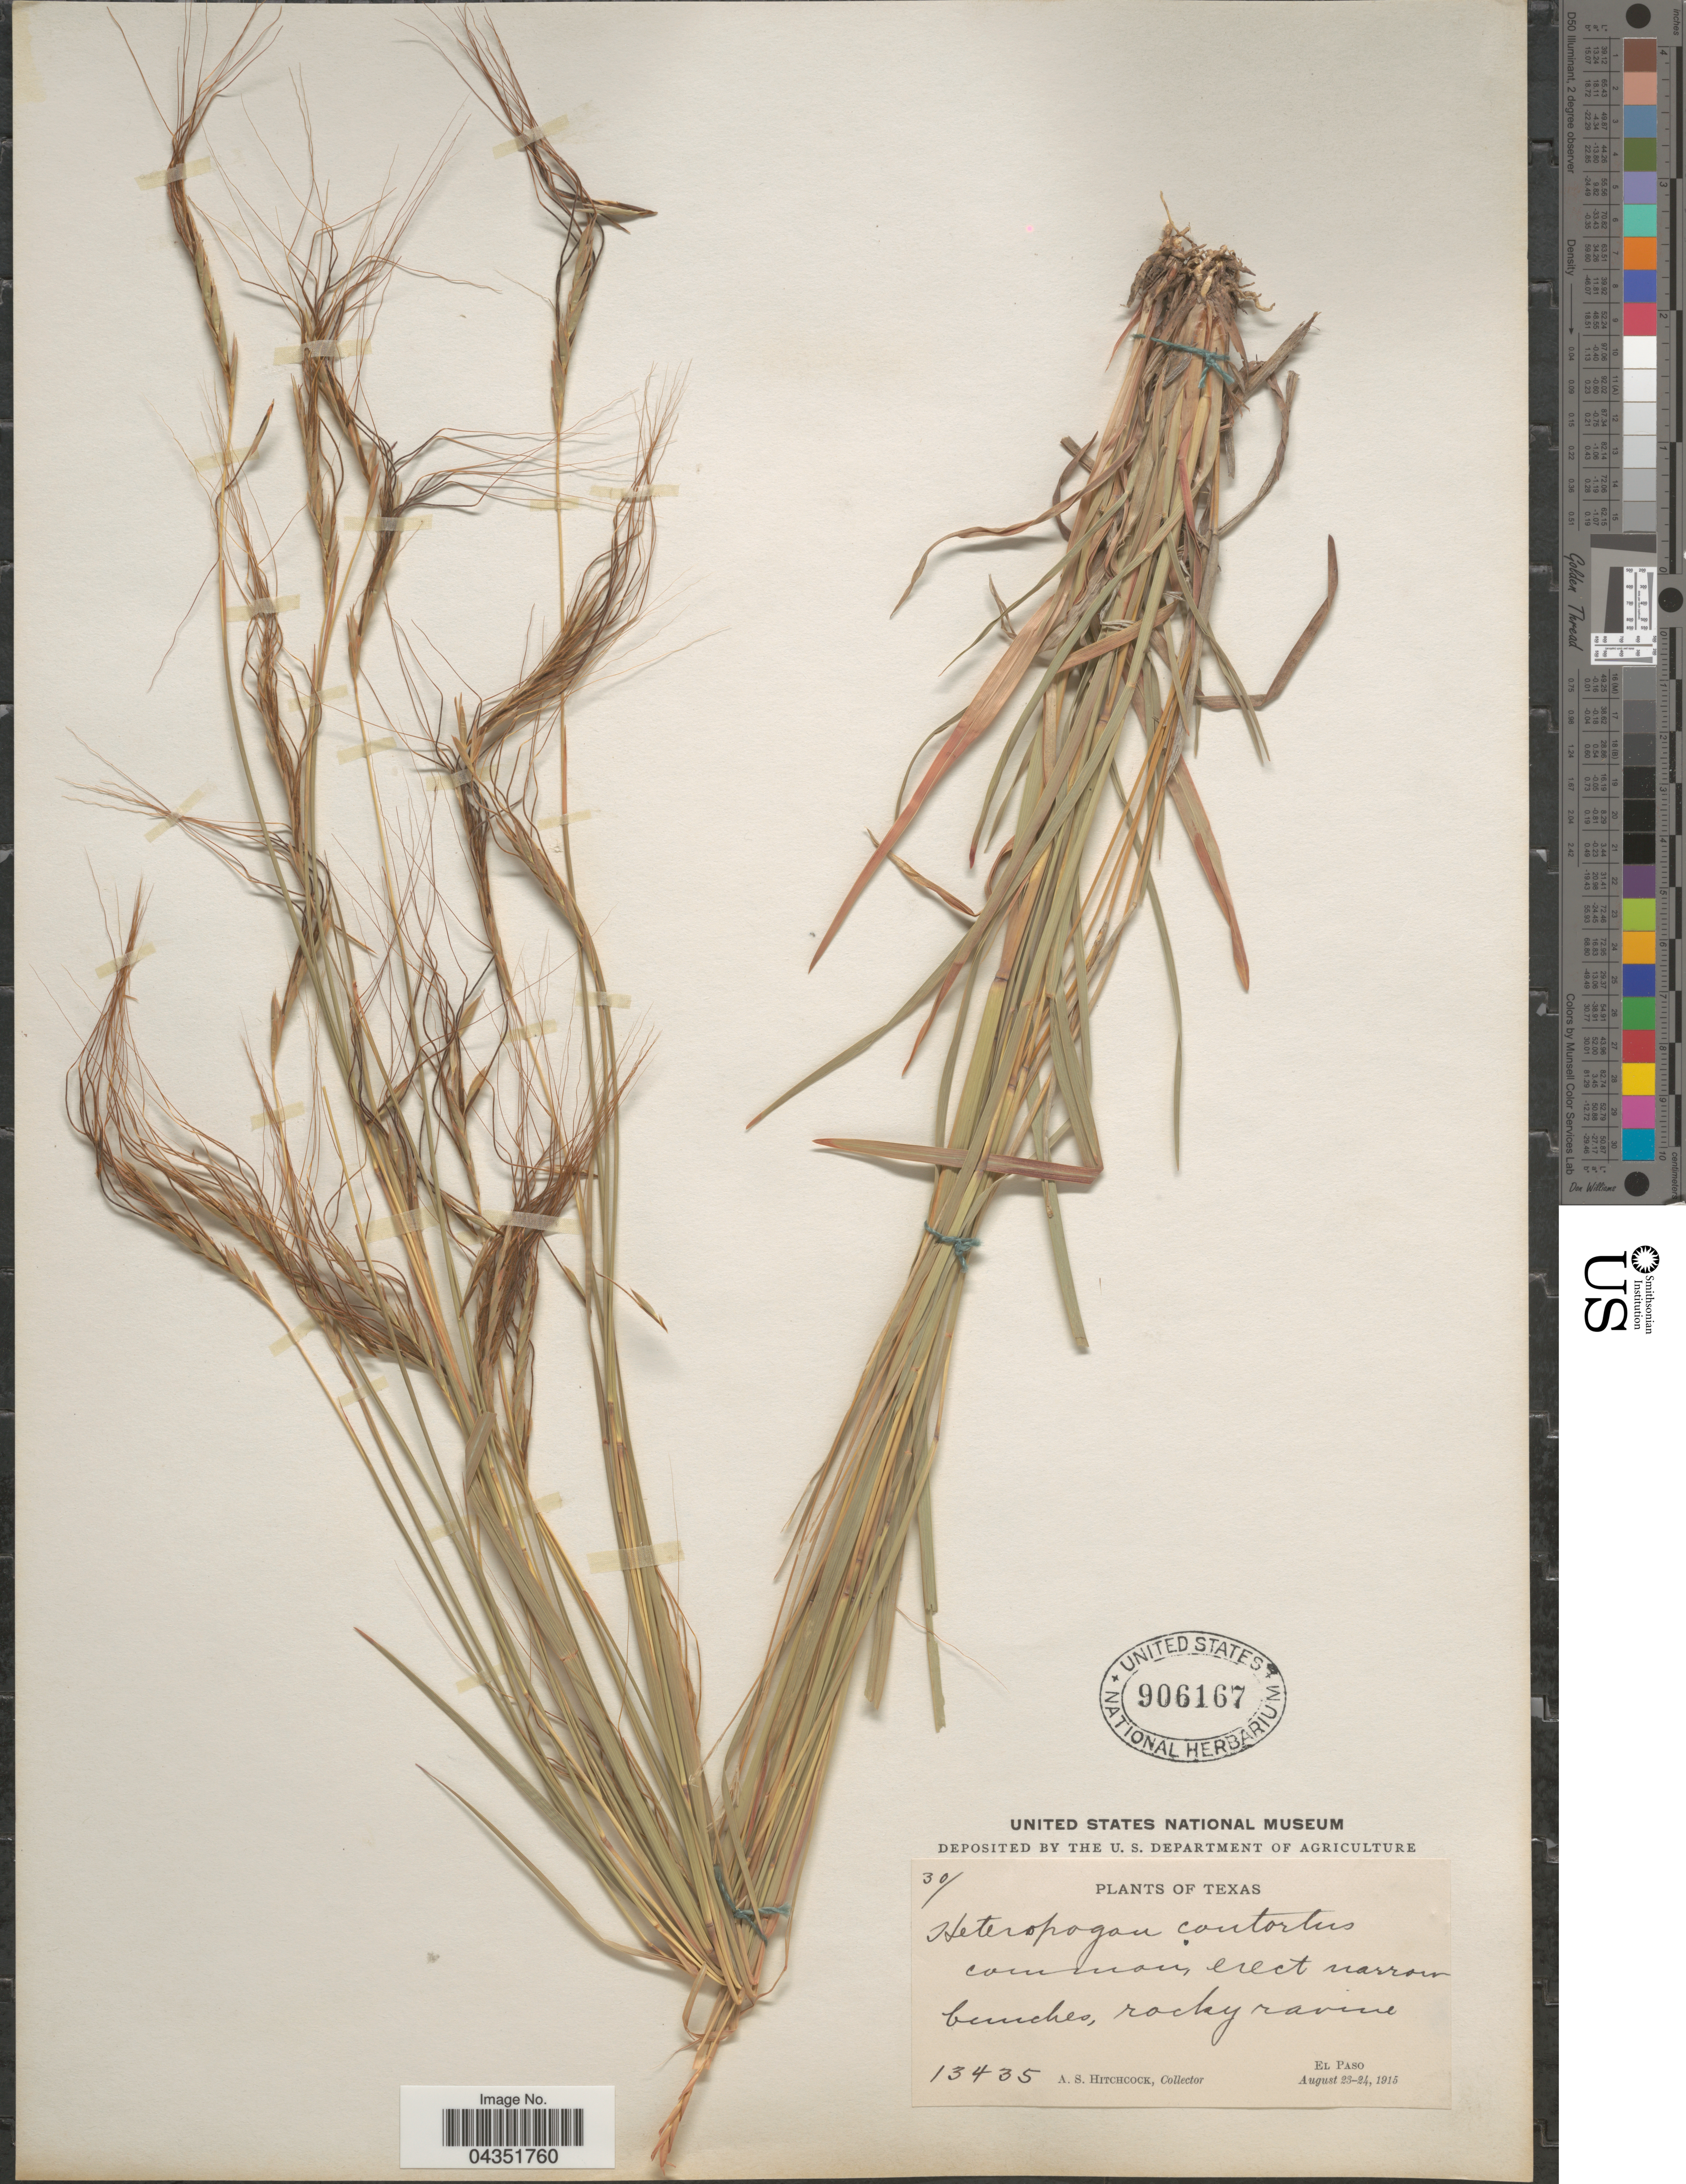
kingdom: Plantae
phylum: Tracheophyta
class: Liliopsida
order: Poales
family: Poaceae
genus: Heteropogon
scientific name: Heteropogon contortus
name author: (L.) P. Beauv. ex Roem. & Schult.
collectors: A. S. Hitchcock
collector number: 13435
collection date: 1915-08-23/1915-08-24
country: United States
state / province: Texas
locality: El Paso.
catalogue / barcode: US 906167